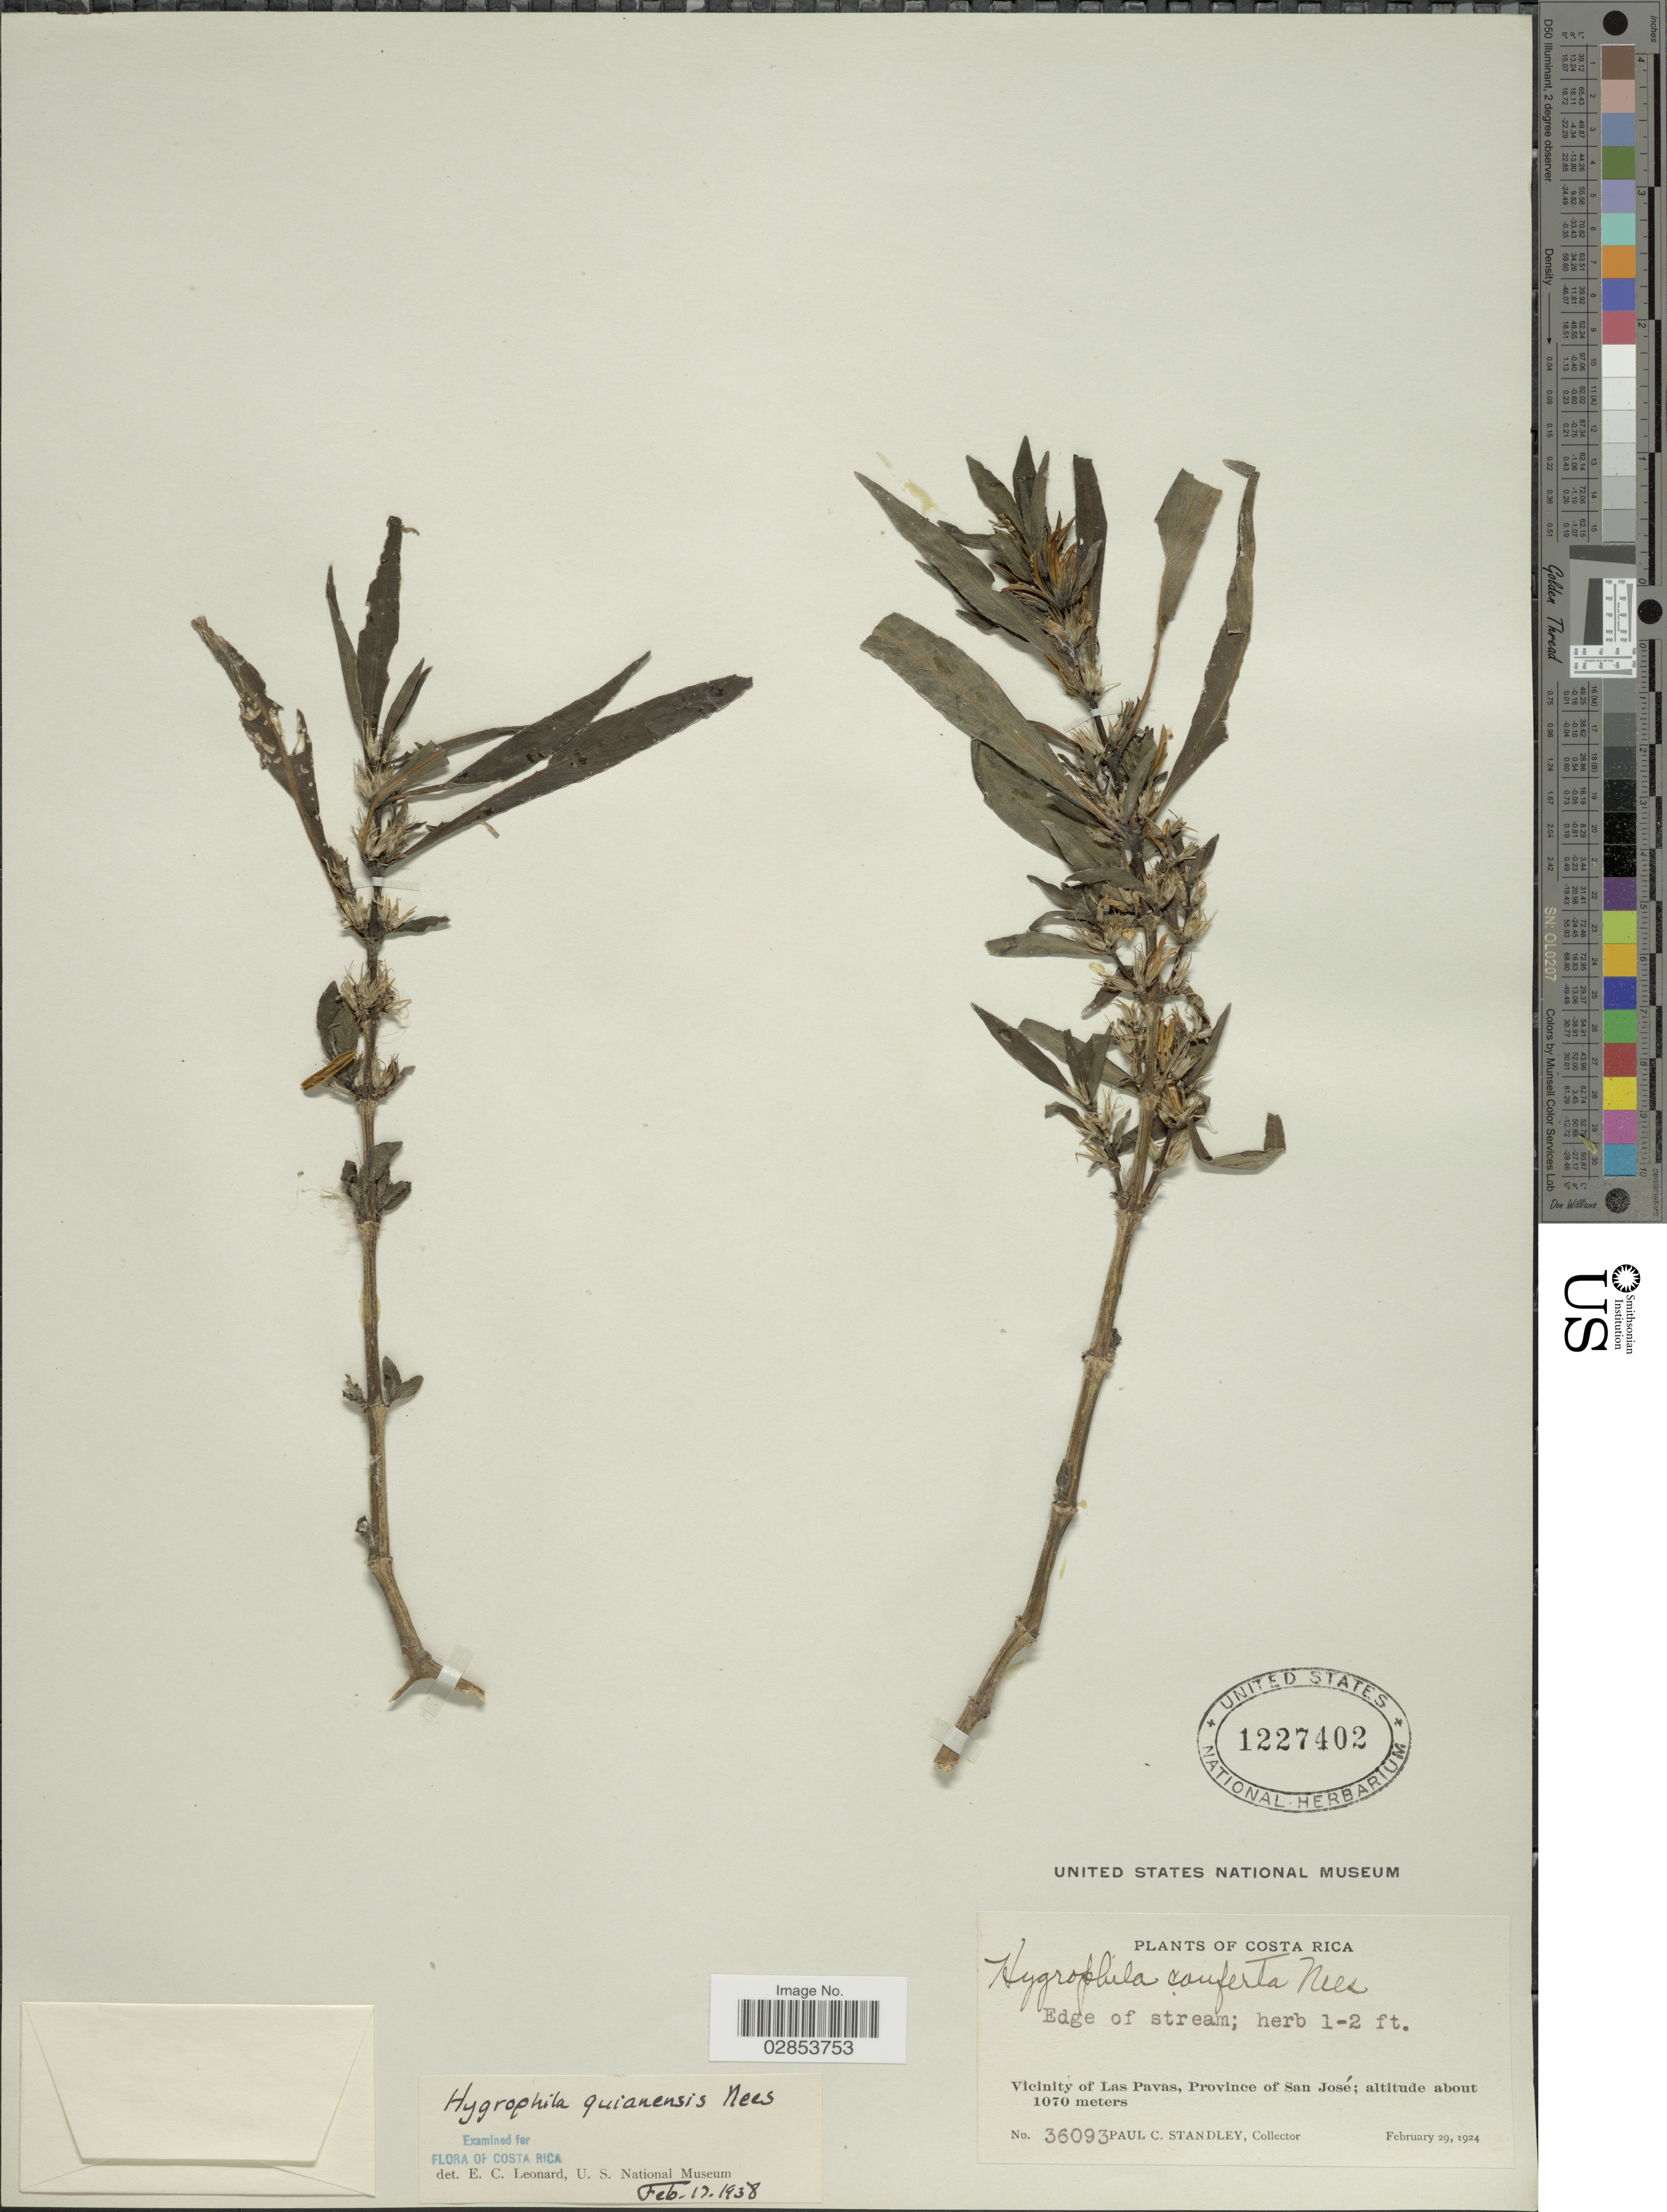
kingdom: Plantae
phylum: Tracheophyta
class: Magnoliopsida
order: Lamiales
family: Acanthaceae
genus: Hygrophila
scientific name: Hygrophila costata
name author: Nees & T. Nees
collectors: P. C. Standley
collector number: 36093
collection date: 1924-02-29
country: Costa Rica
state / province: San José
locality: Vicinity of Las Pavas.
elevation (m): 1070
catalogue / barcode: US 1227402